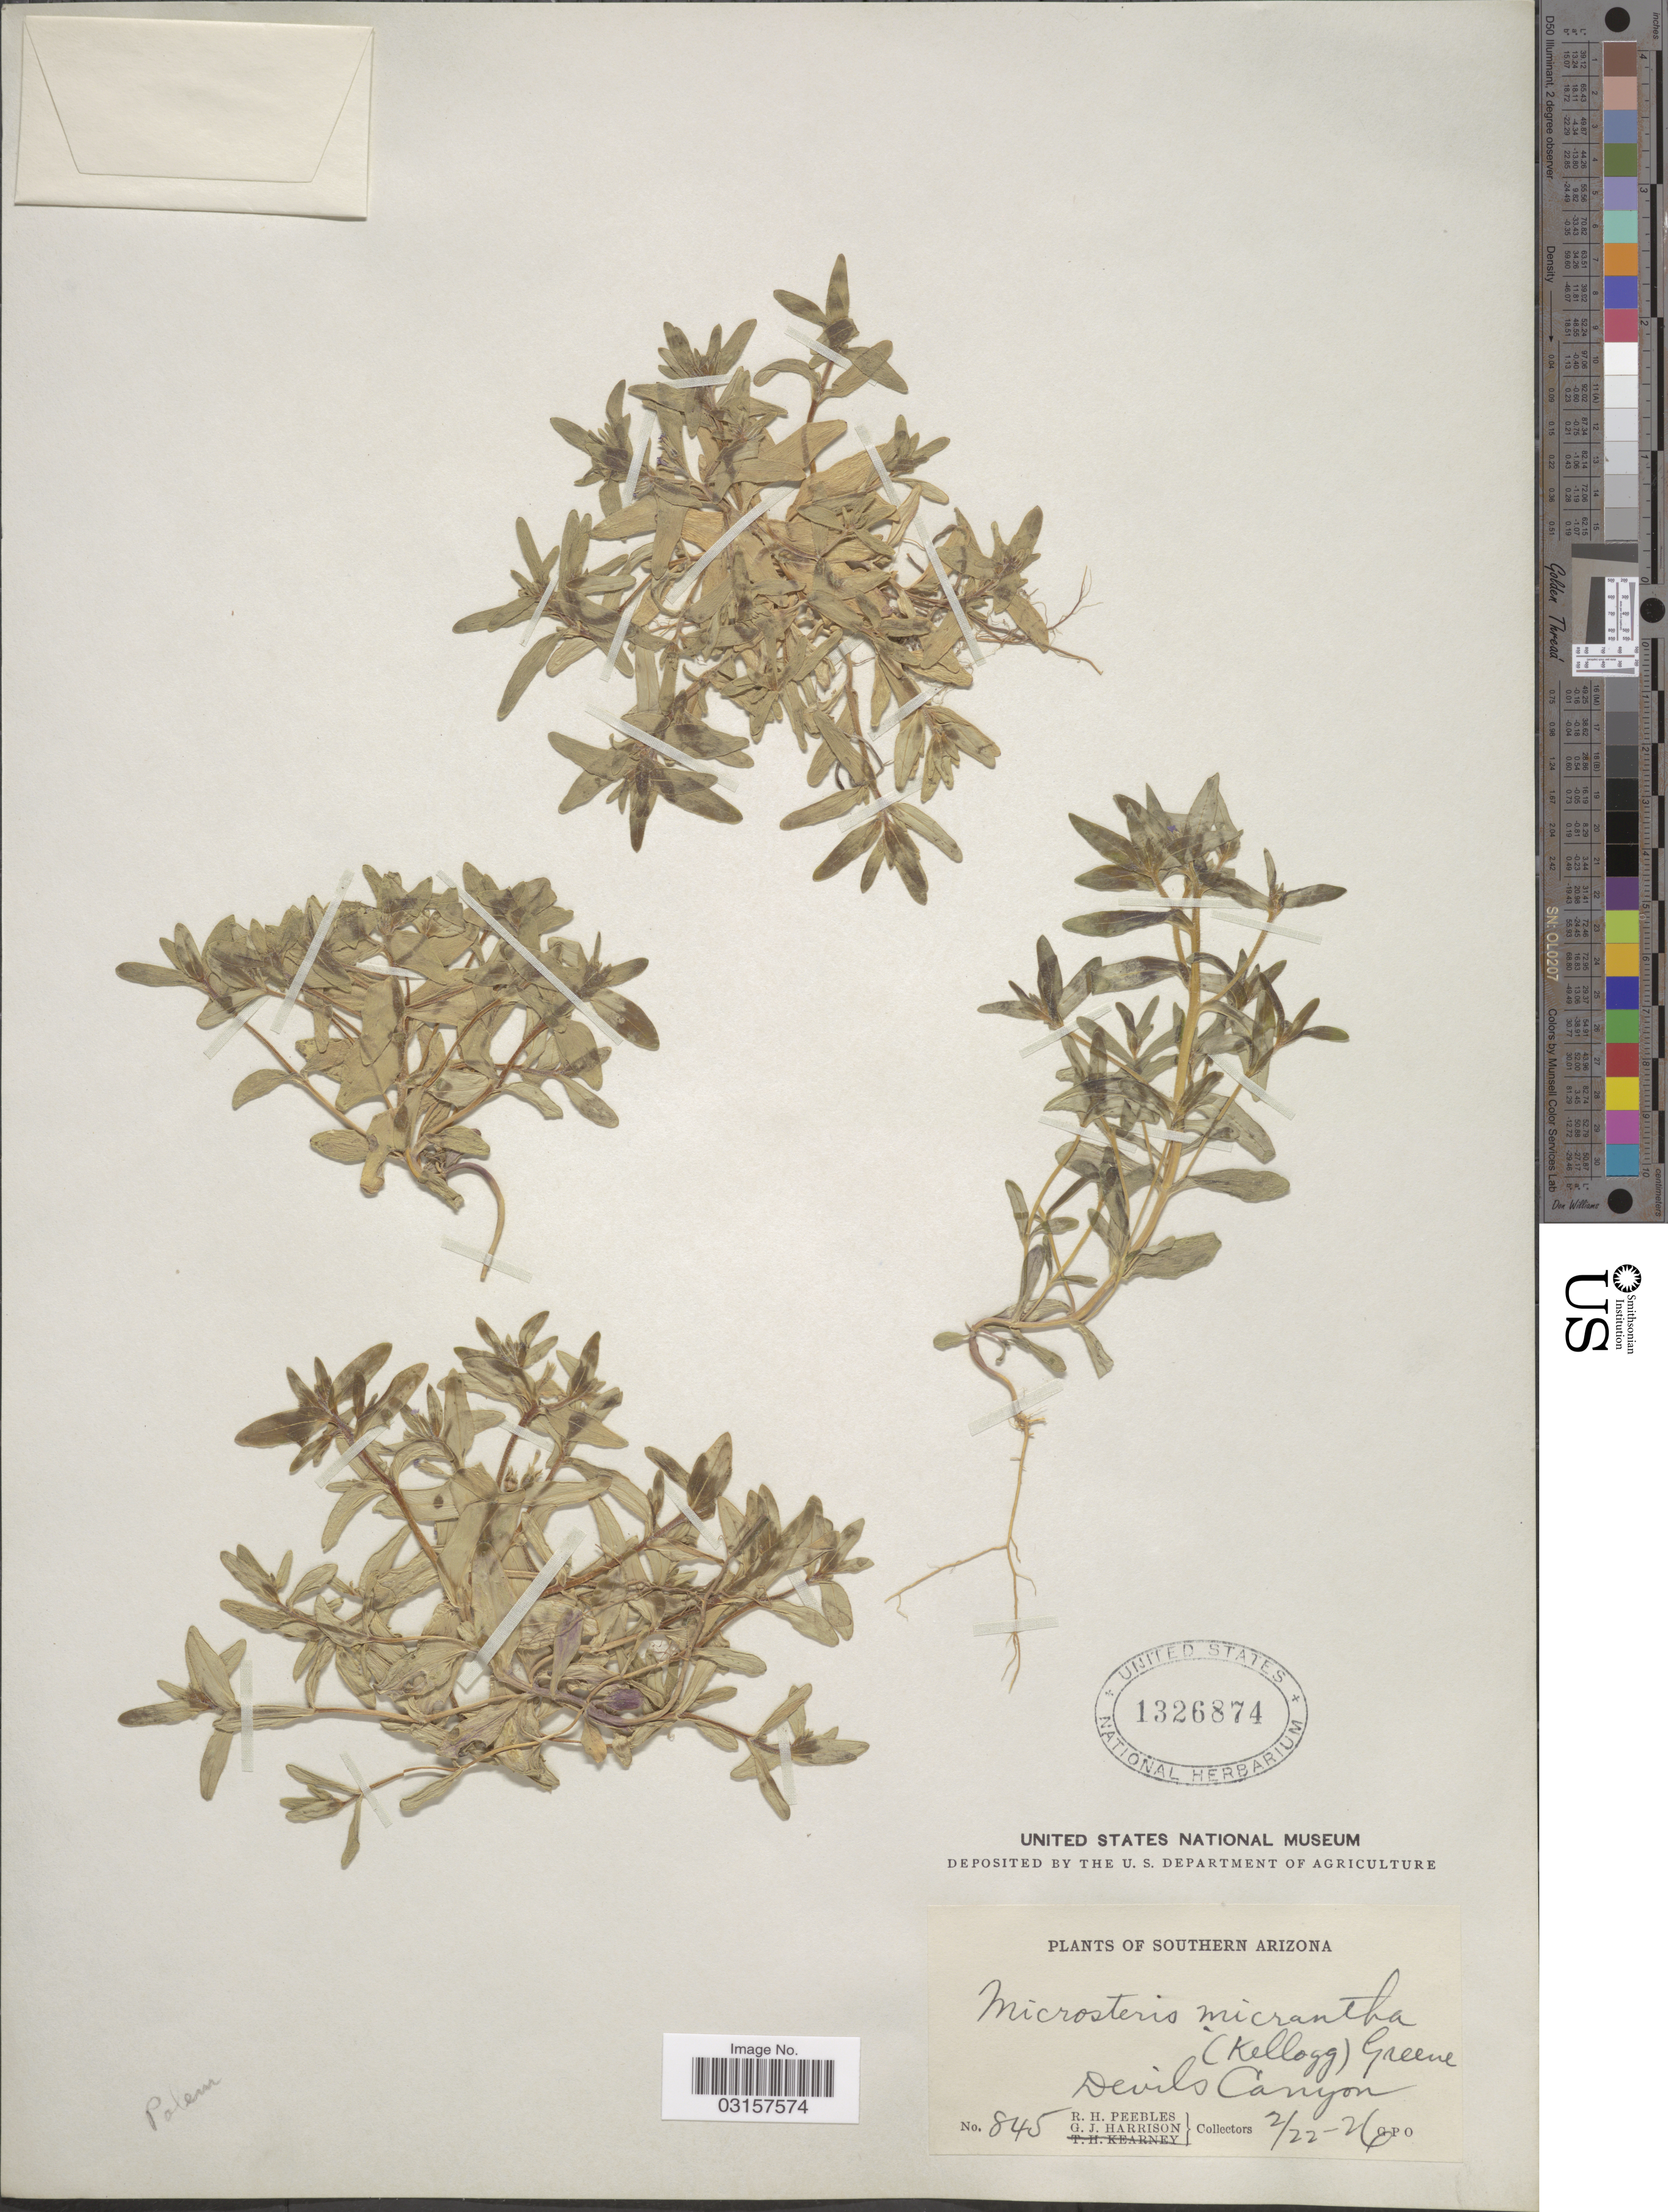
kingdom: Plantae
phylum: Tracheophyta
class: Magnoliopsida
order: Ericales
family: Polemoniaceae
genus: Microsteris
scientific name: Microsteris gracilis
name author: (Hook.) Greene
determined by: (US) Smithsonian Institution - National Museum of Natural History - Department of Botany (UNITED STATES)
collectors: R. H. Peebles & G. J. Harrison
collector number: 845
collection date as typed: Transcribed d/m/y: 22/2/26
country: United States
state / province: Arizona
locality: Southern Arizona, Devils Canyon.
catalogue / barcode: US 1326874